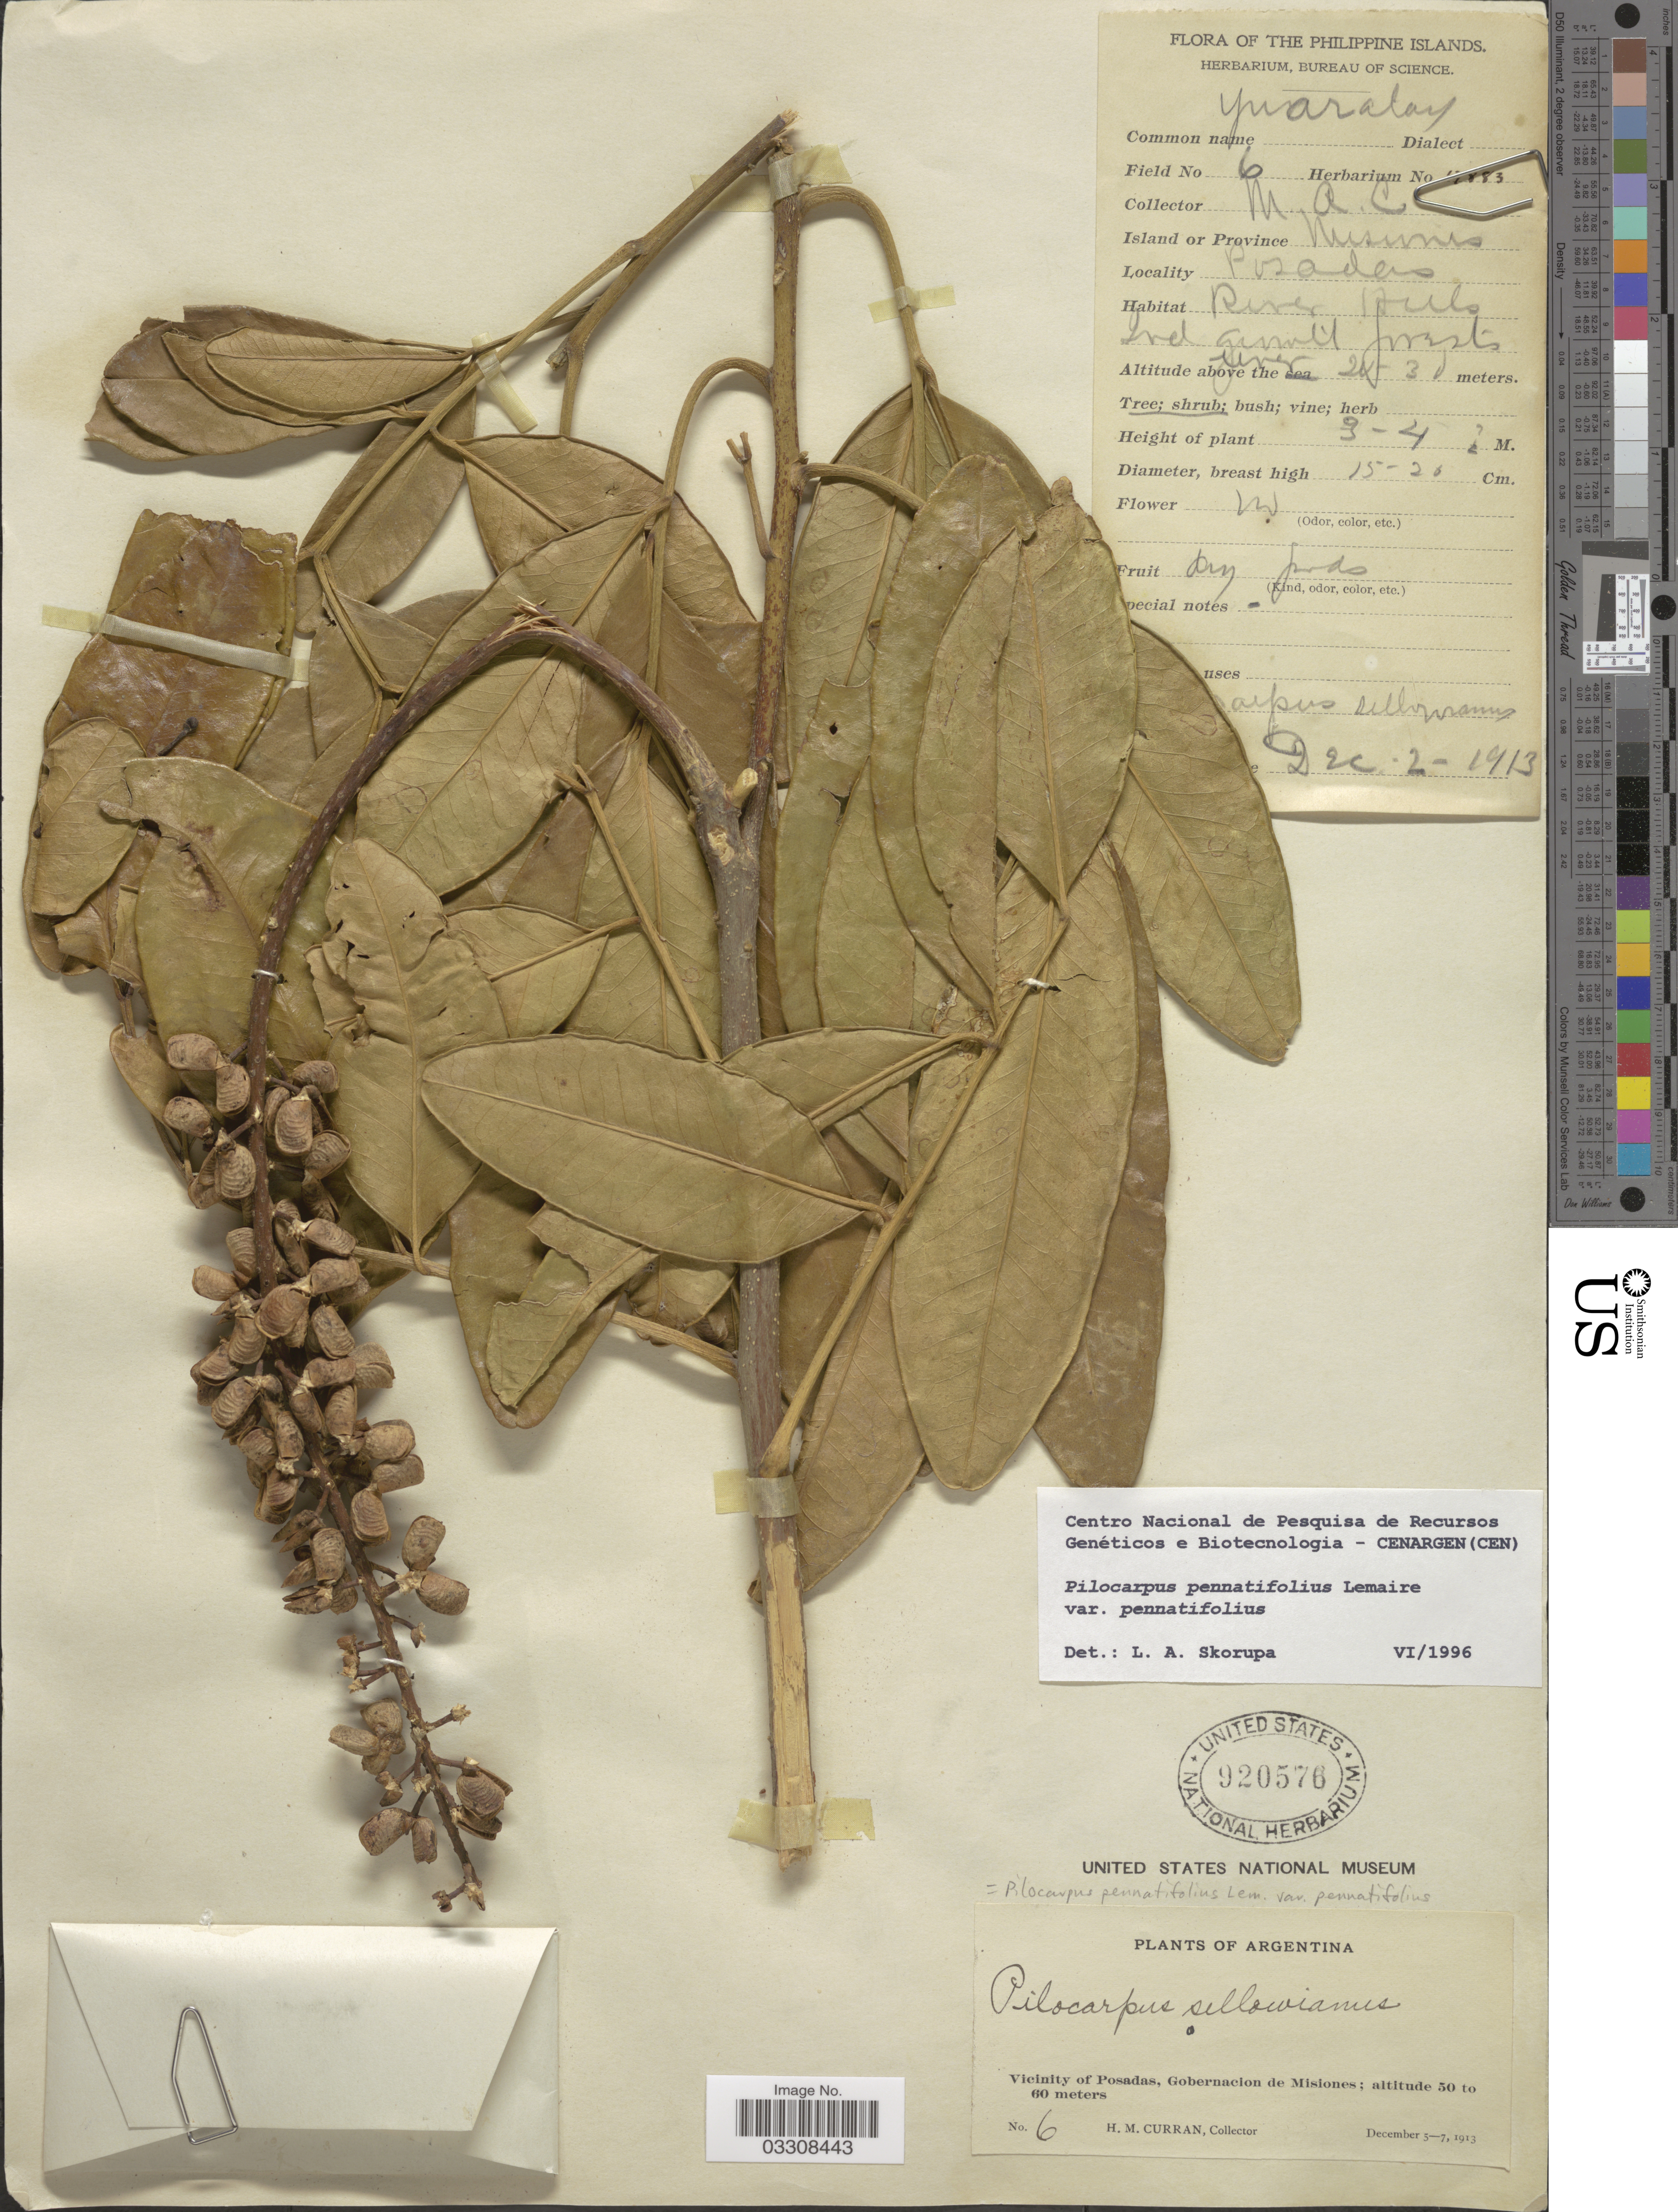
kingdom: Plantae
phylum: Tracheophyta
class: Magnoliopsida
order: Sapindales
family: Rutaceae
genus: Pilocarpus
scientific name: Pilocarpus pennatifolius var. pennatifolius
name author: Lem.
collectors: H. M. Curran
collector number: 6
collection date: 1913-12-05/1913-12-07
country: Argentina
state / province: Misiones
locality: Vicinity of Posadas, Gobernacion de Misiones.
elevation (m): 20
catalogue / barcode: US 920576